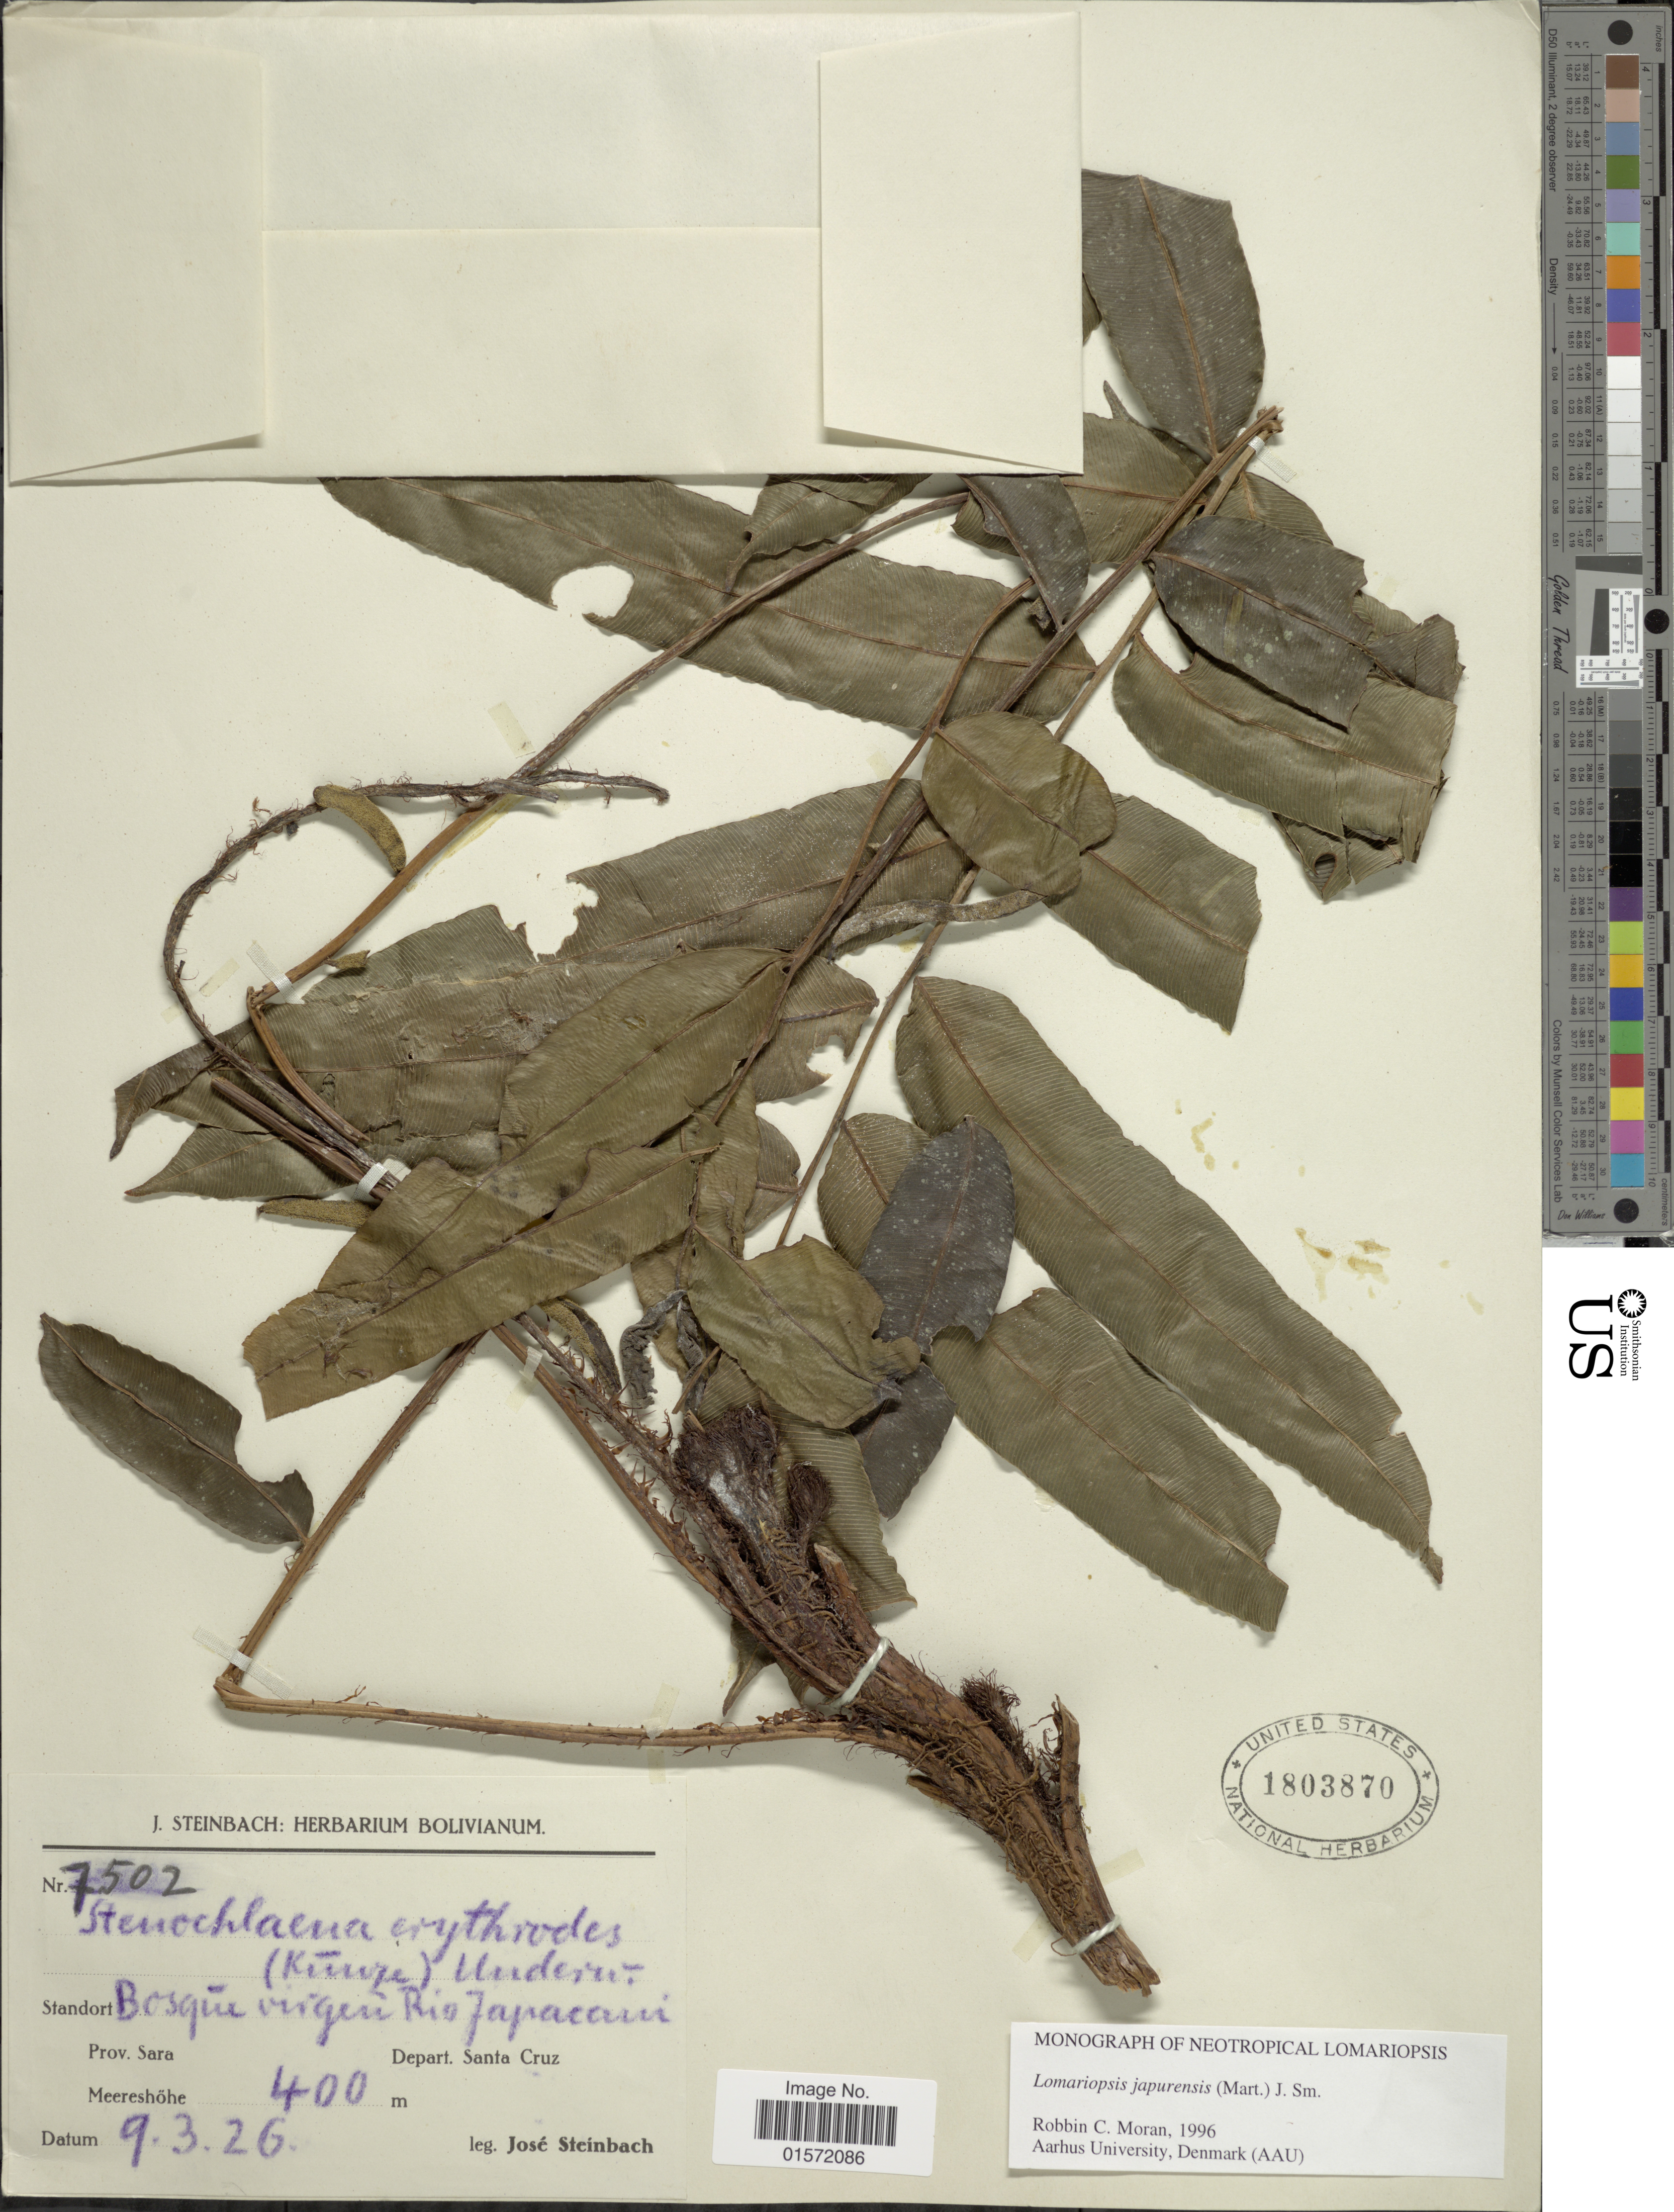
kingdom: Plantae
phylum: Tracheophyta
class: Polypodiopsida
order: Polypodiales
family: Lomariopsidaceae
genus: Lomariopsis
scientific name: Lomariopsis japurensis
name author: (Mart.) J. Sm.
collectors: J. Steinbach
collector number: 7502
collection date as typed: Transcribed d/m/y: 9/3/26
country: Bolivia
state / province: Santa Cruz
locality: Bosque virgen Rio Japacairi, Prov. Sara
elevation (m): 400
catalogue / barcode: US 1803870